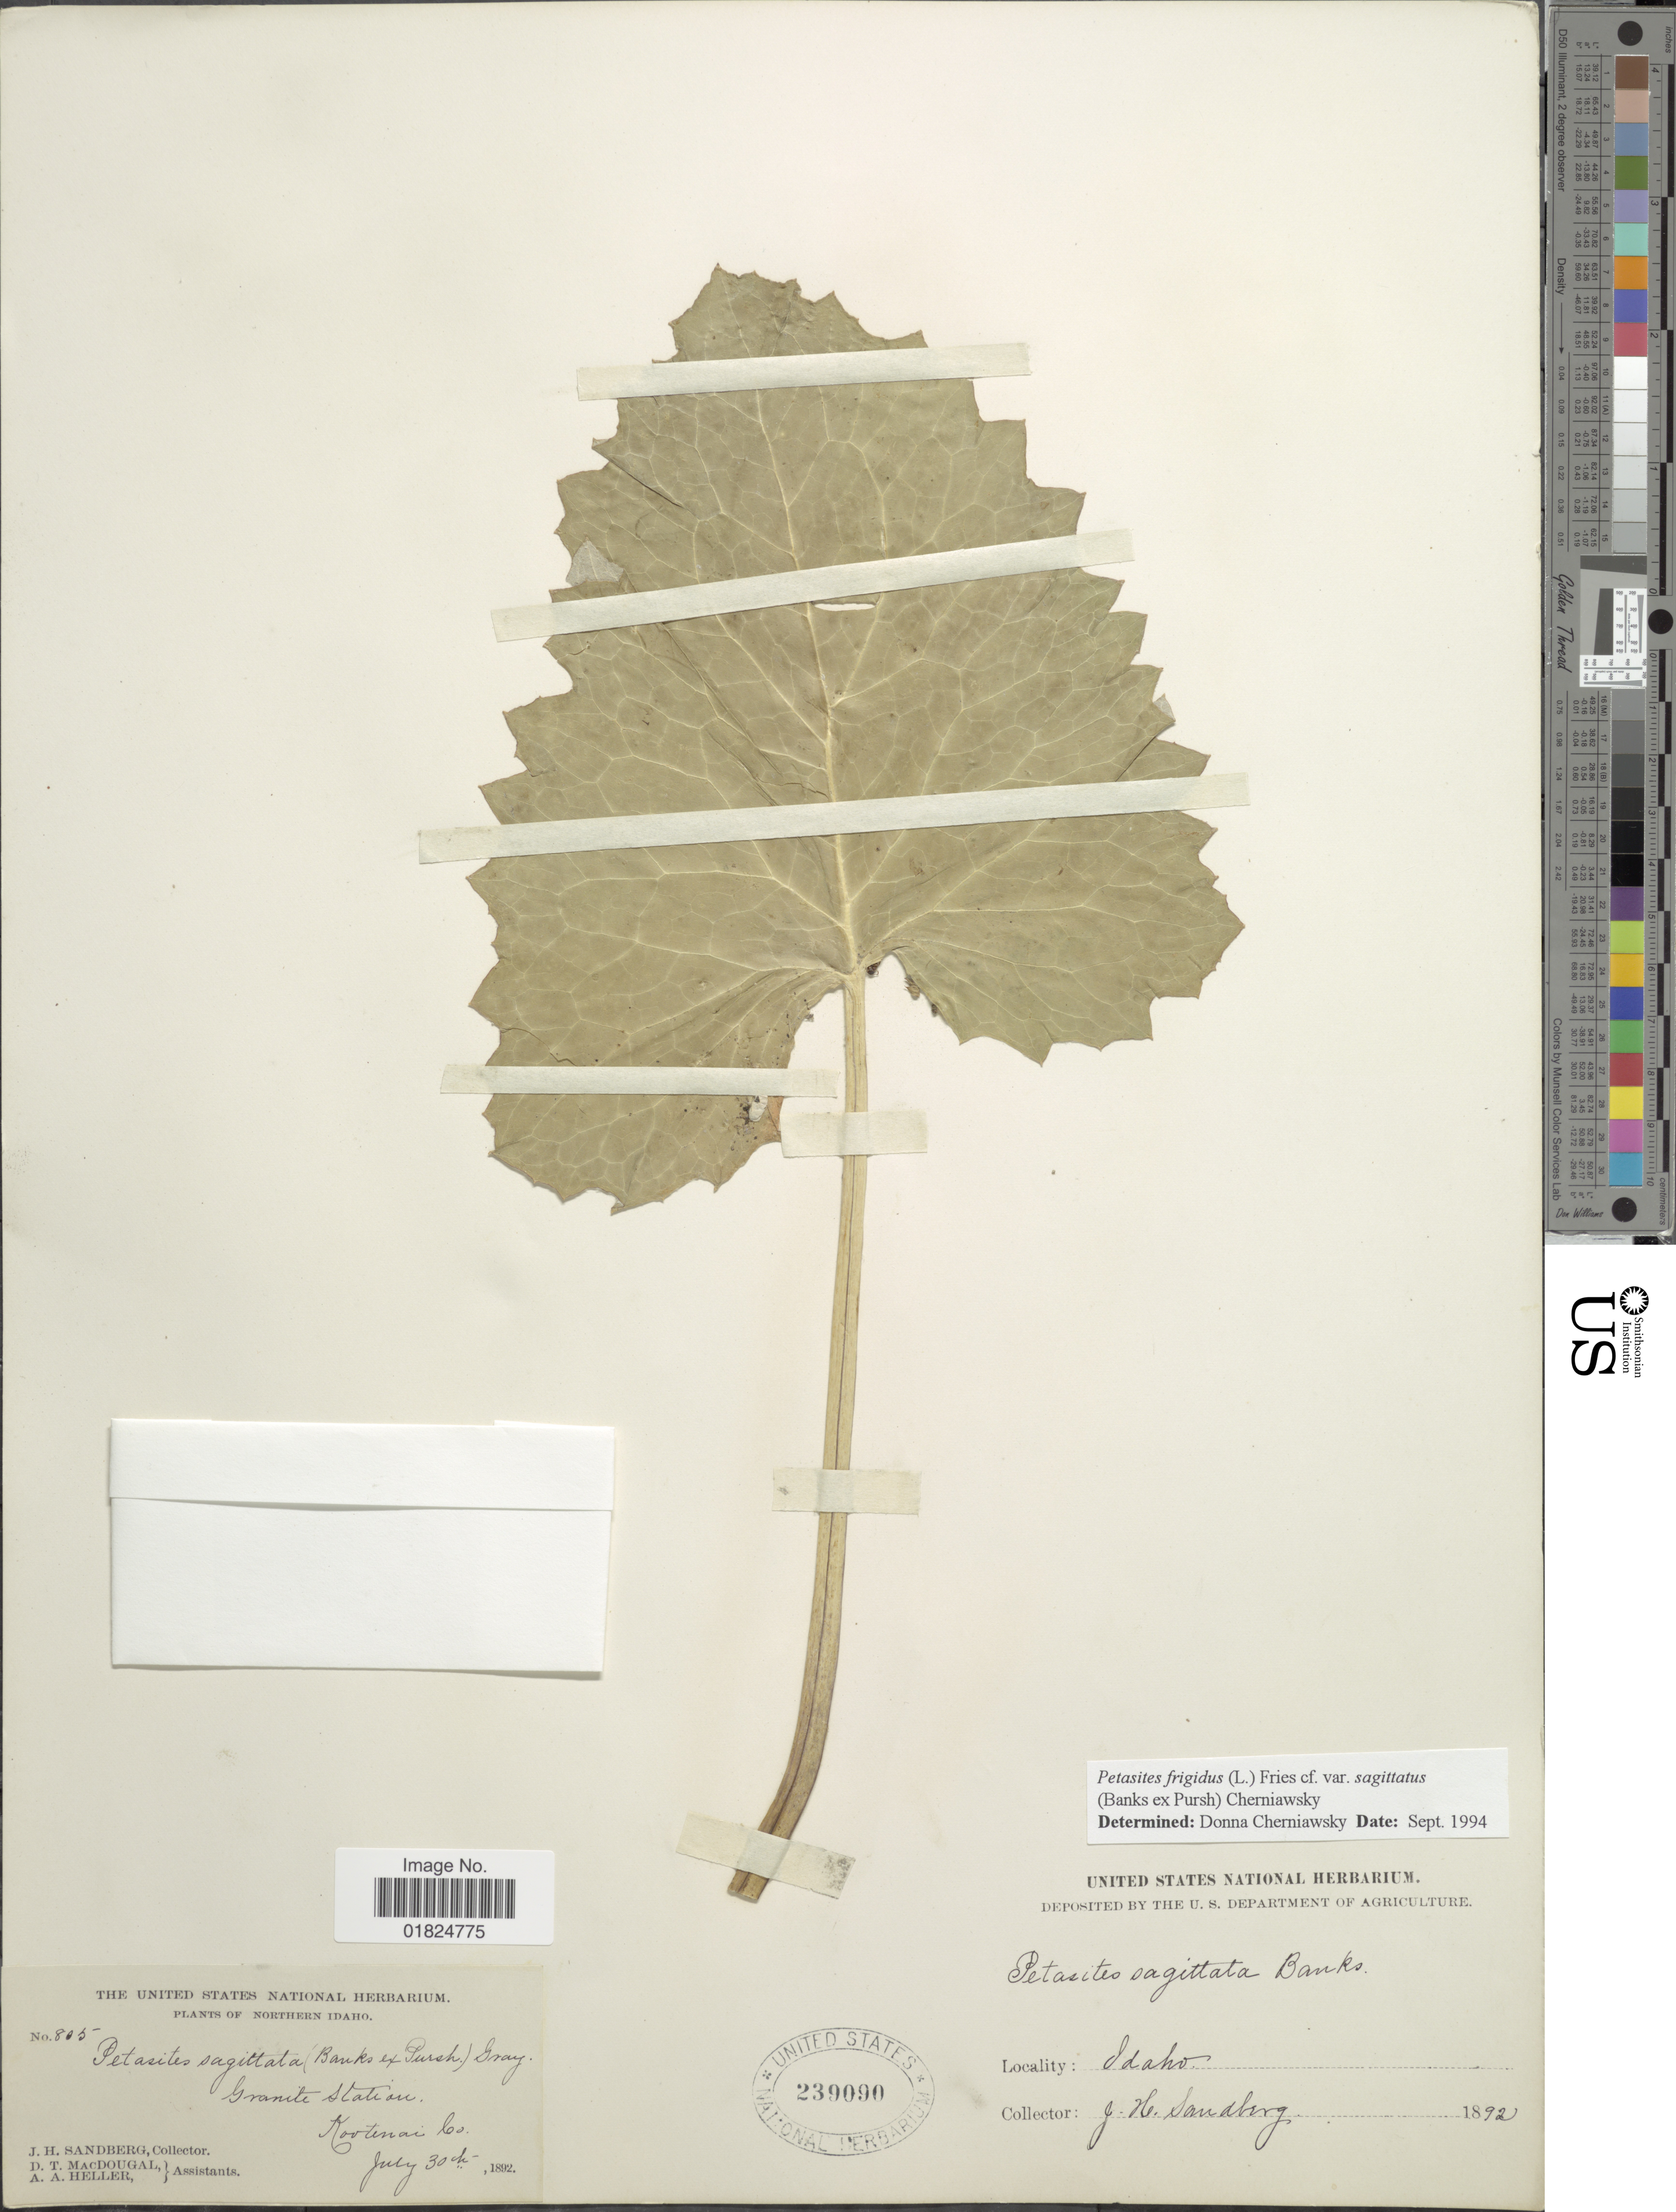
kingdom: Plantae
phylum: Tracheophyta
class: Magnoliopsida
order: Asterales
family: Asteraceae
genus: Petasites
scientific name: Petasites frigidus var. sagittatus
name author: (Banks ex Pursh) Cherniawsky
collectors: J. H. Sandberg, D. T. MacDougal & A. A. Heller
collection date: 1892-07-30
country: United States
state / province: Idaho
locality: Northern Idaho. Granite station. Kootenai Co.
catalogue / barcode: US 239090